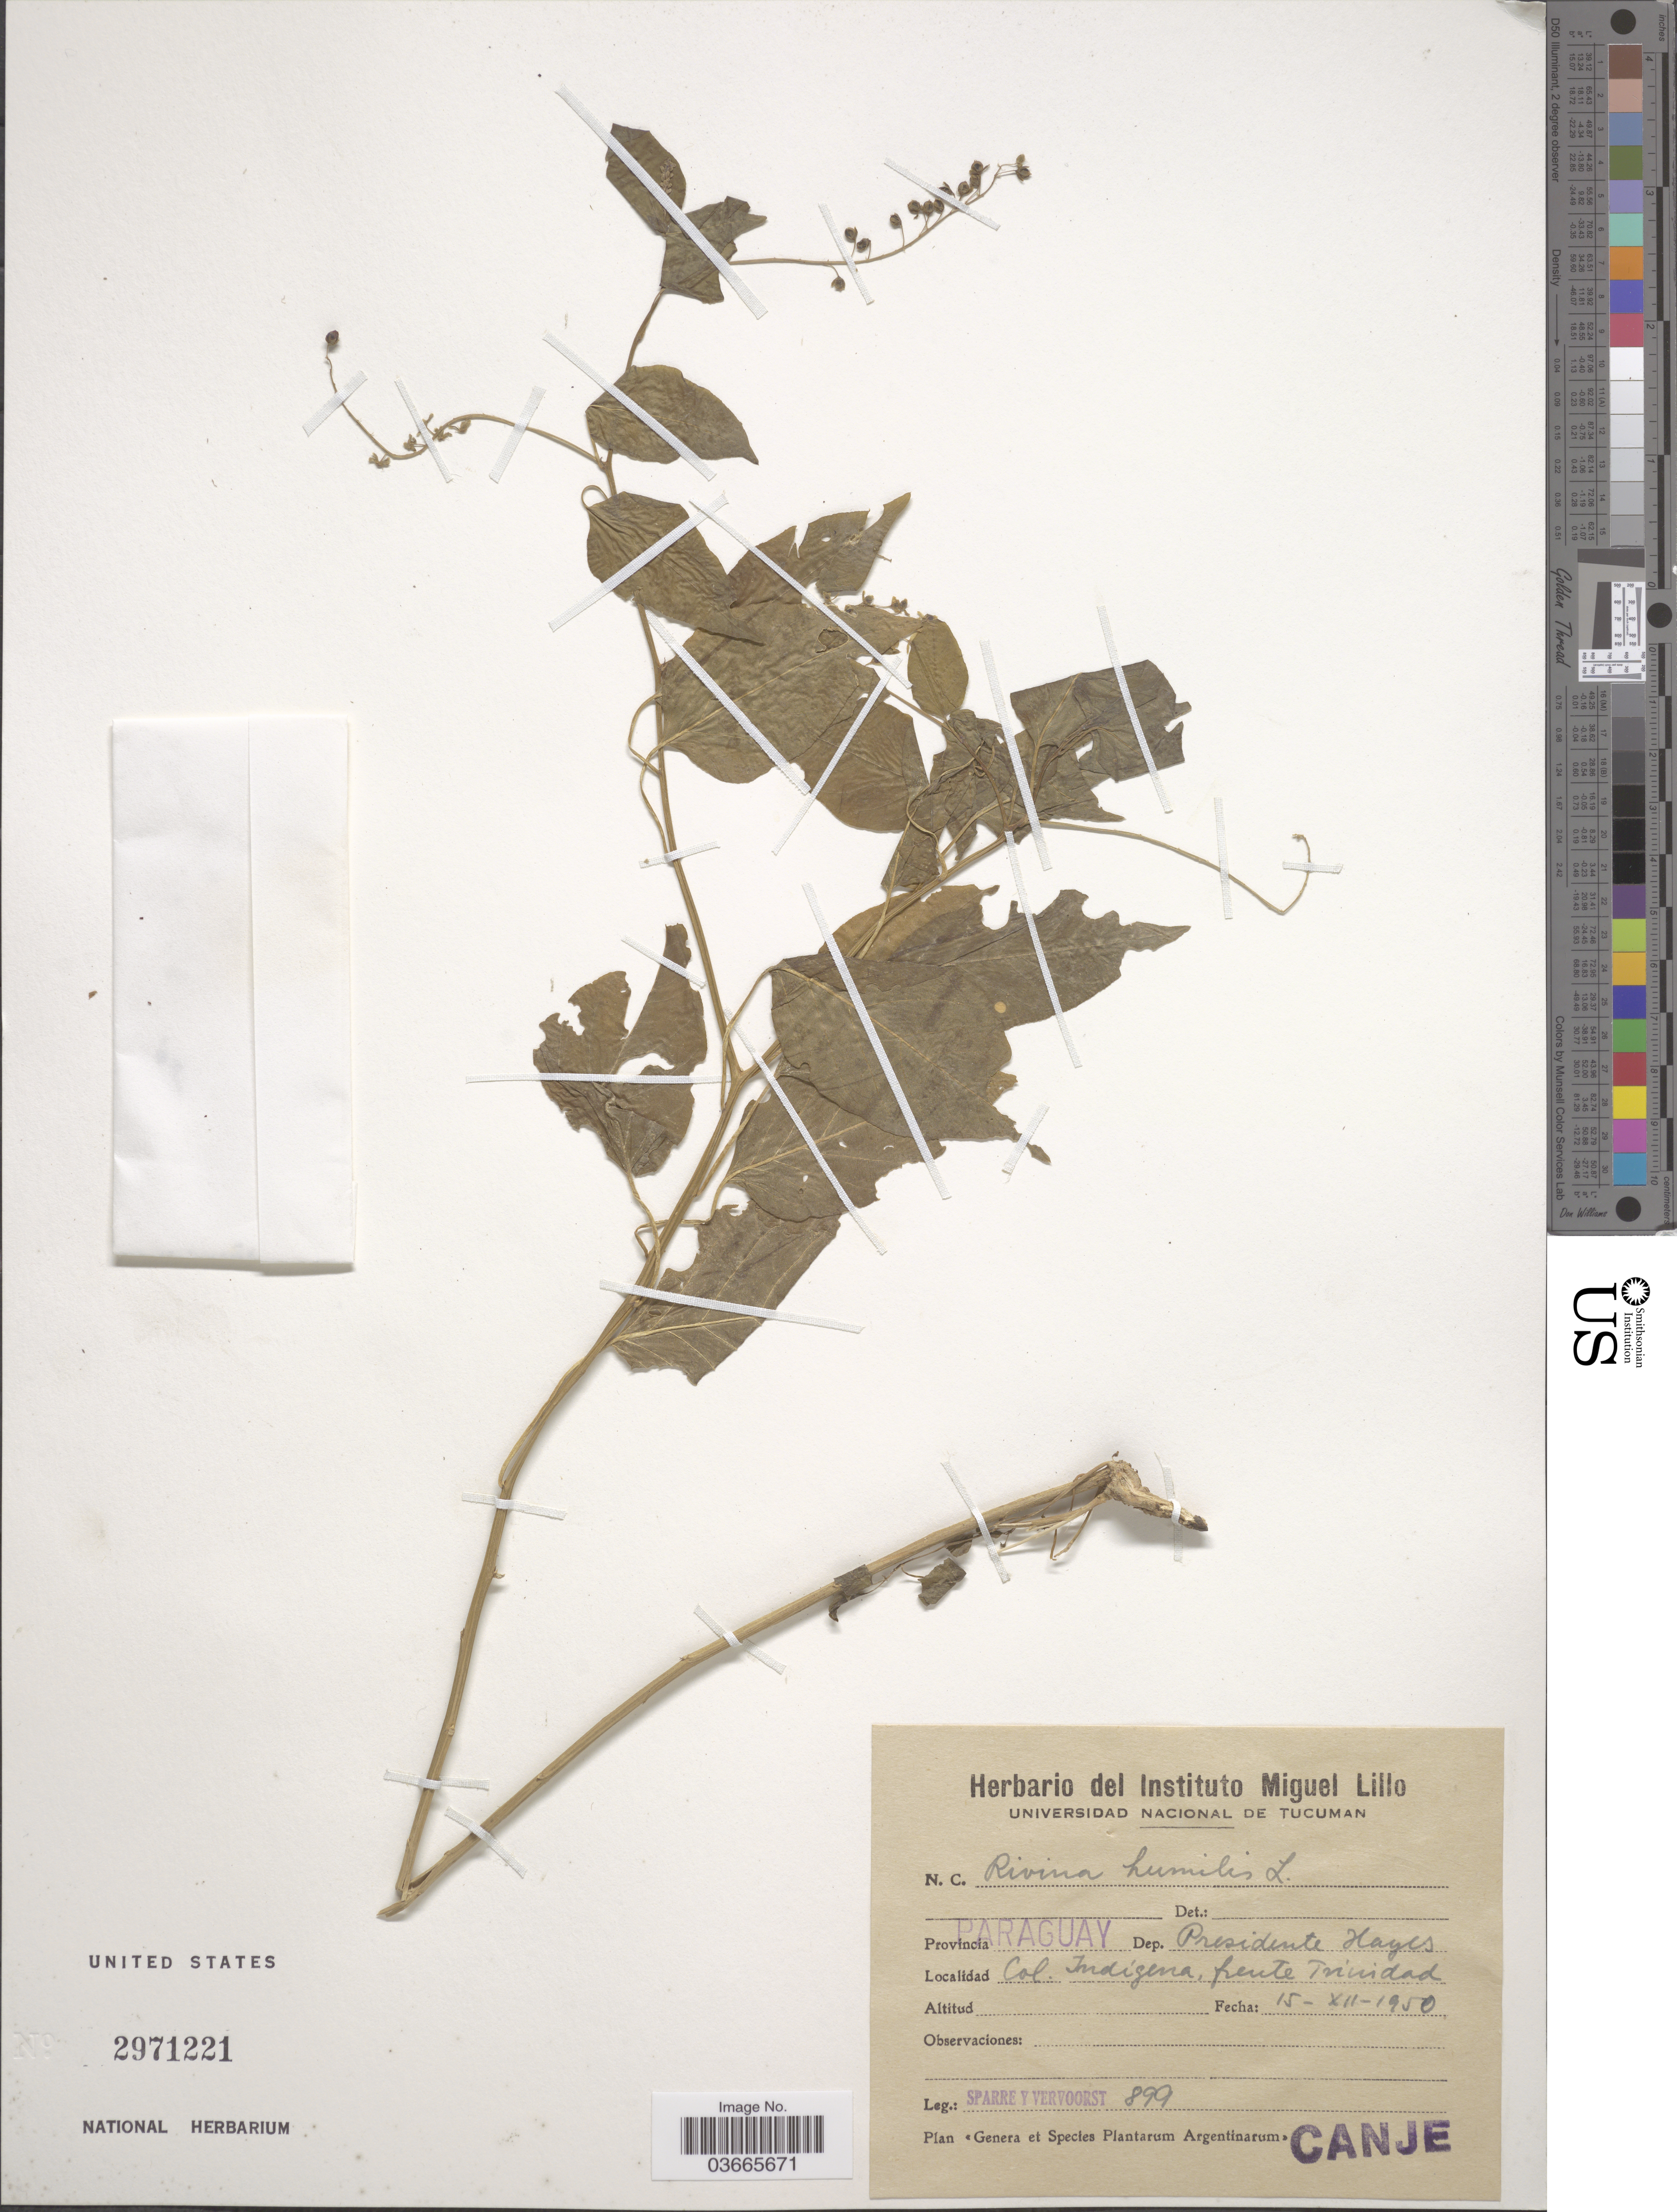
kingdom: Plantae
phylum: Tracheophyta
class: Magnoliopsida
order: Caryophyllales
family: Phytolaccaceae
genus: Rivina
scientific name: Rivina humilis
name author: L.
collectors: Sparre & Vervoorst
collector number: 899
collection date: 1950-12-15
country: Paraguay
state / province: Presidente Hayes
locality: Dep. Presidente Hayes. Col. INdígena, frente Trinidad.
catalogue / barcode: US 2971221